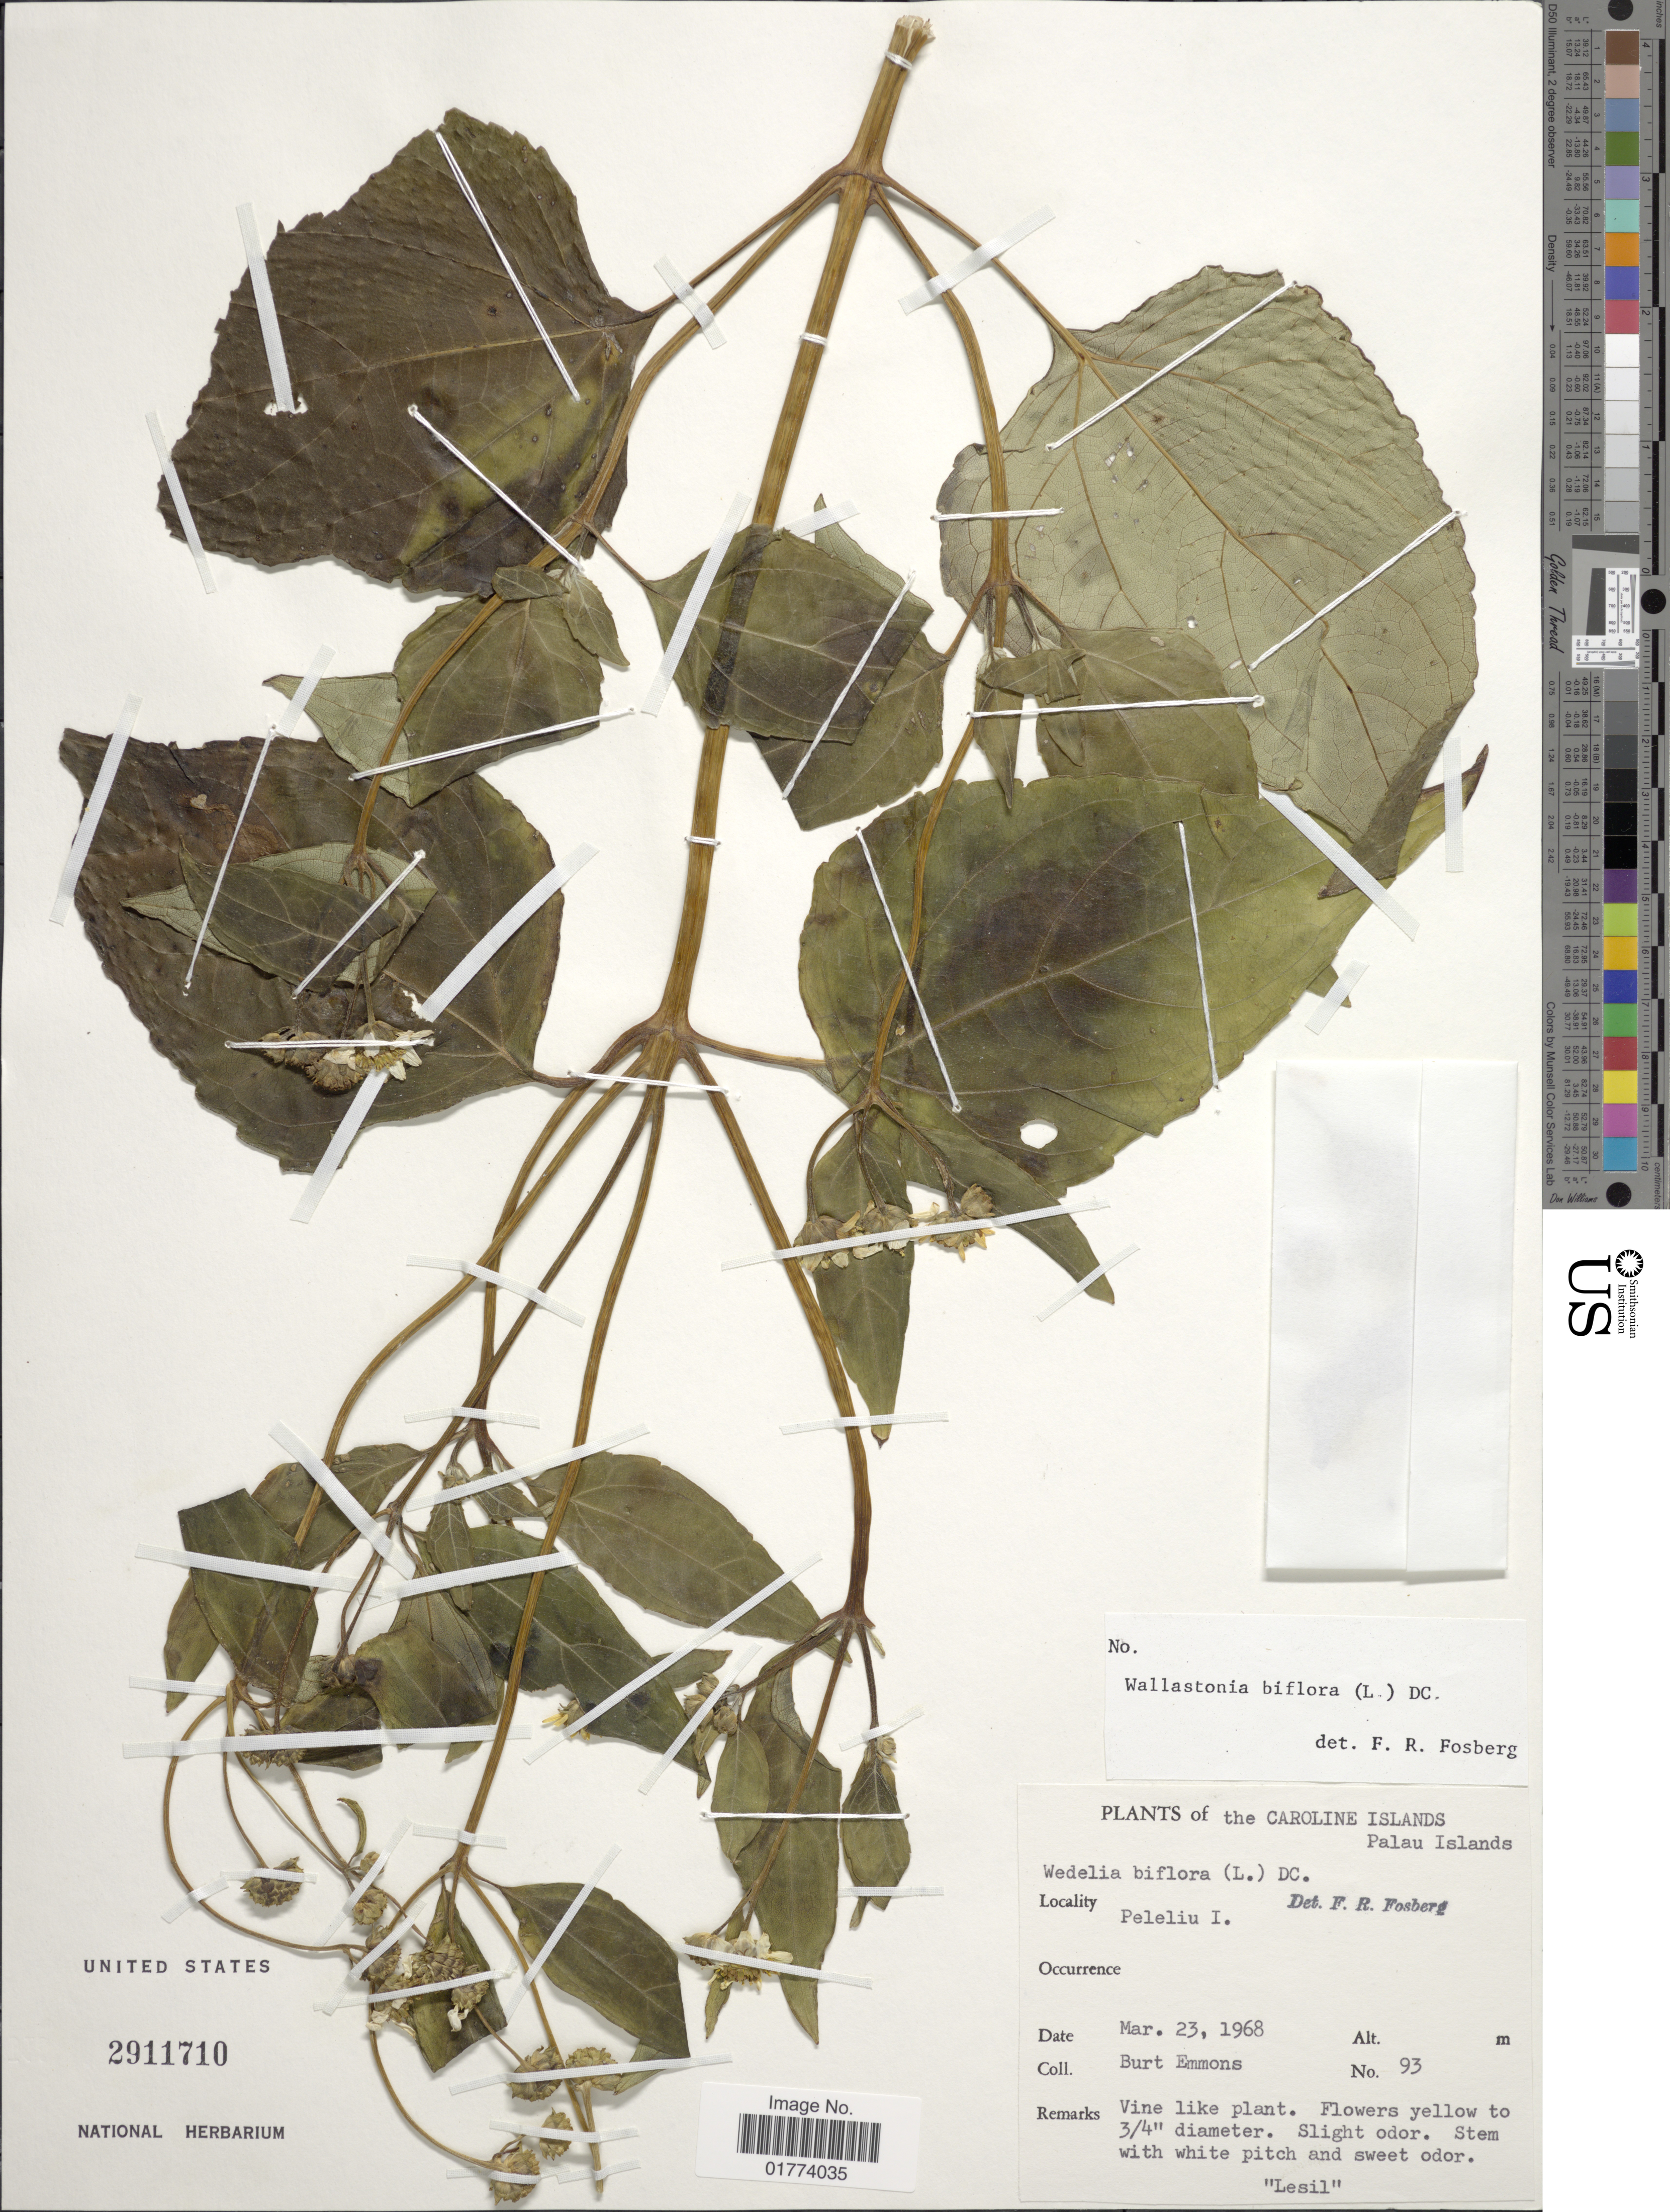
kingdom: Plantae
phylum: Tracheophyta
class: Magnoliopsida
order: Asterales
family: Asteraceae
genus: Wollastonia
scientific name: Wollastonia biflora var. biflora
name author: (L.) DC.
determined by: Wagner, W. L., (BOT), Smithsonian Institution - National Museum of Natural History (UNITED STATES)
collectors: B. Emmons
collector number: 93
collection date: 1968-03-23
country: Palau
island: Beliliou [Peleliu]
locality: Palau Islands, Peleliu I.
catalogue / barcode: US 2911710